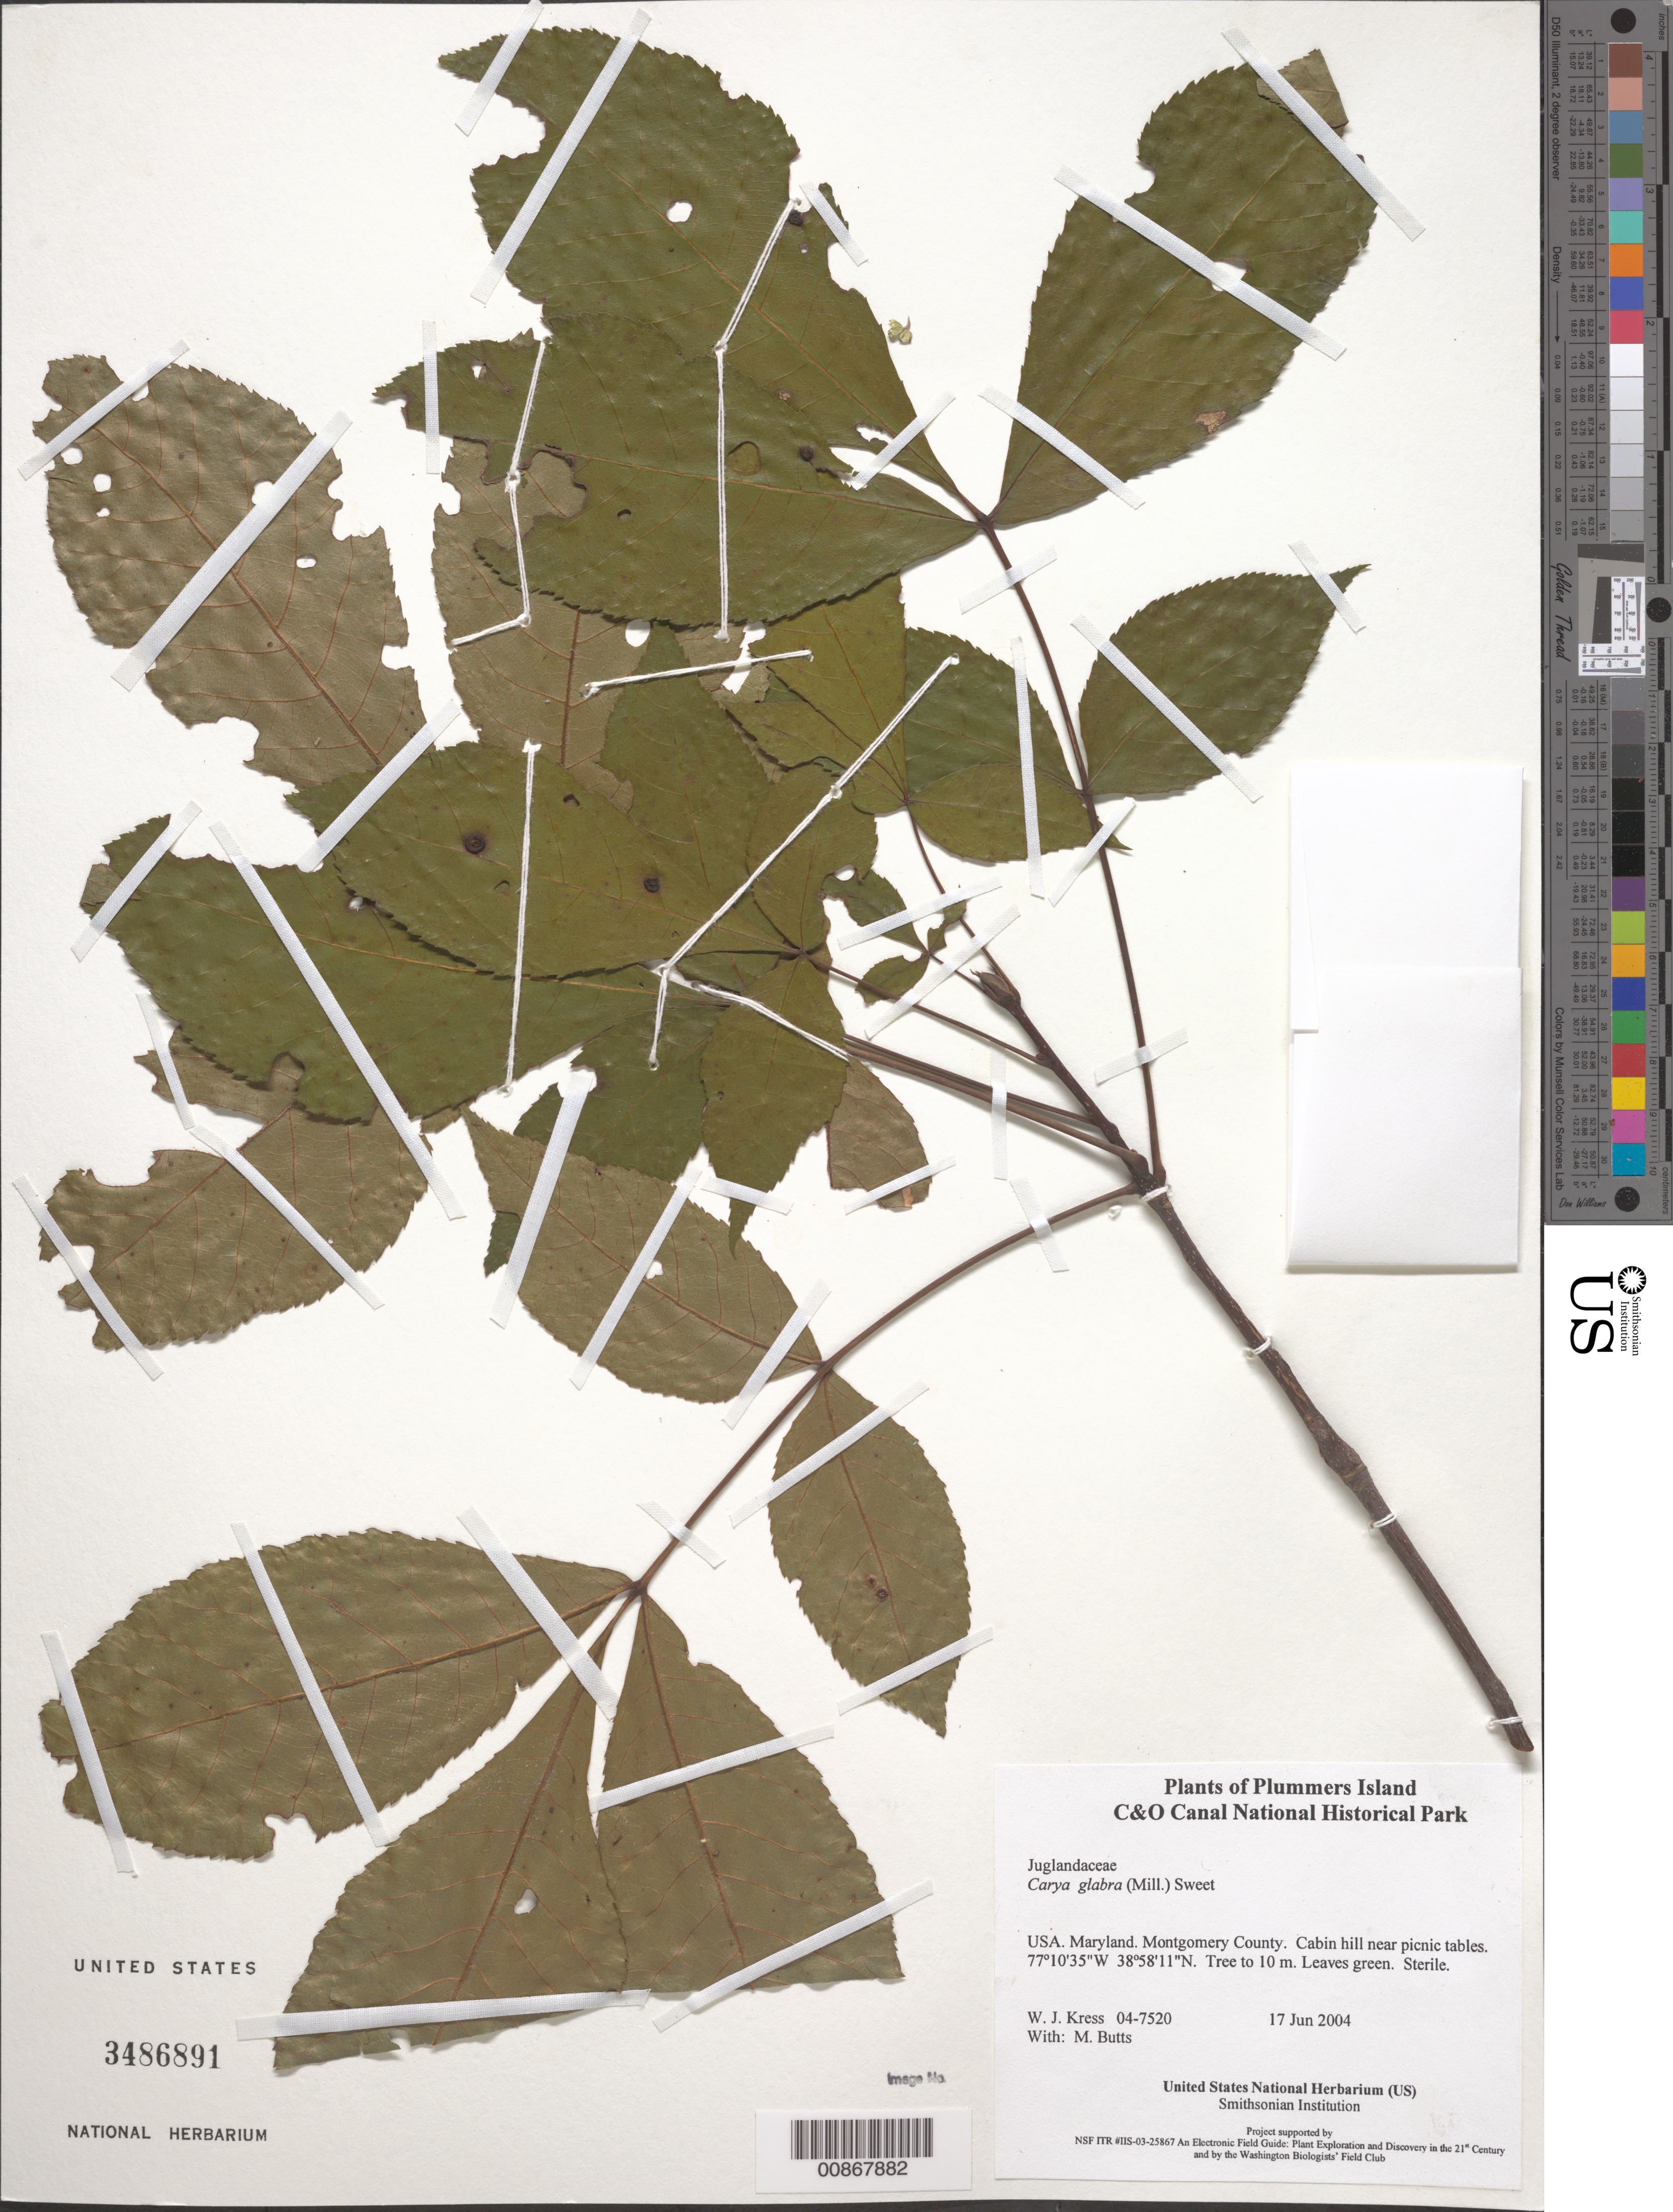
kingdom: Plantae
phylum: Tracheophyta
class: Magnoliopsida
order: Fagales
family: Juglandaceae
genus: Carya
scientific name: Carya glabra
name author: (Mill.) Sweet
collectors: W. J. Kress & M. B. Butts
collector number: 04-7520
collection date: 2004-06-17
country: United States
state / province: Maryland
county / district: Montgomery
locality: Chesapeake and Ohio Canal National Historical Park, Plummers Island, cabin hill near picnic tables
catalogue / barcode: US 3486891